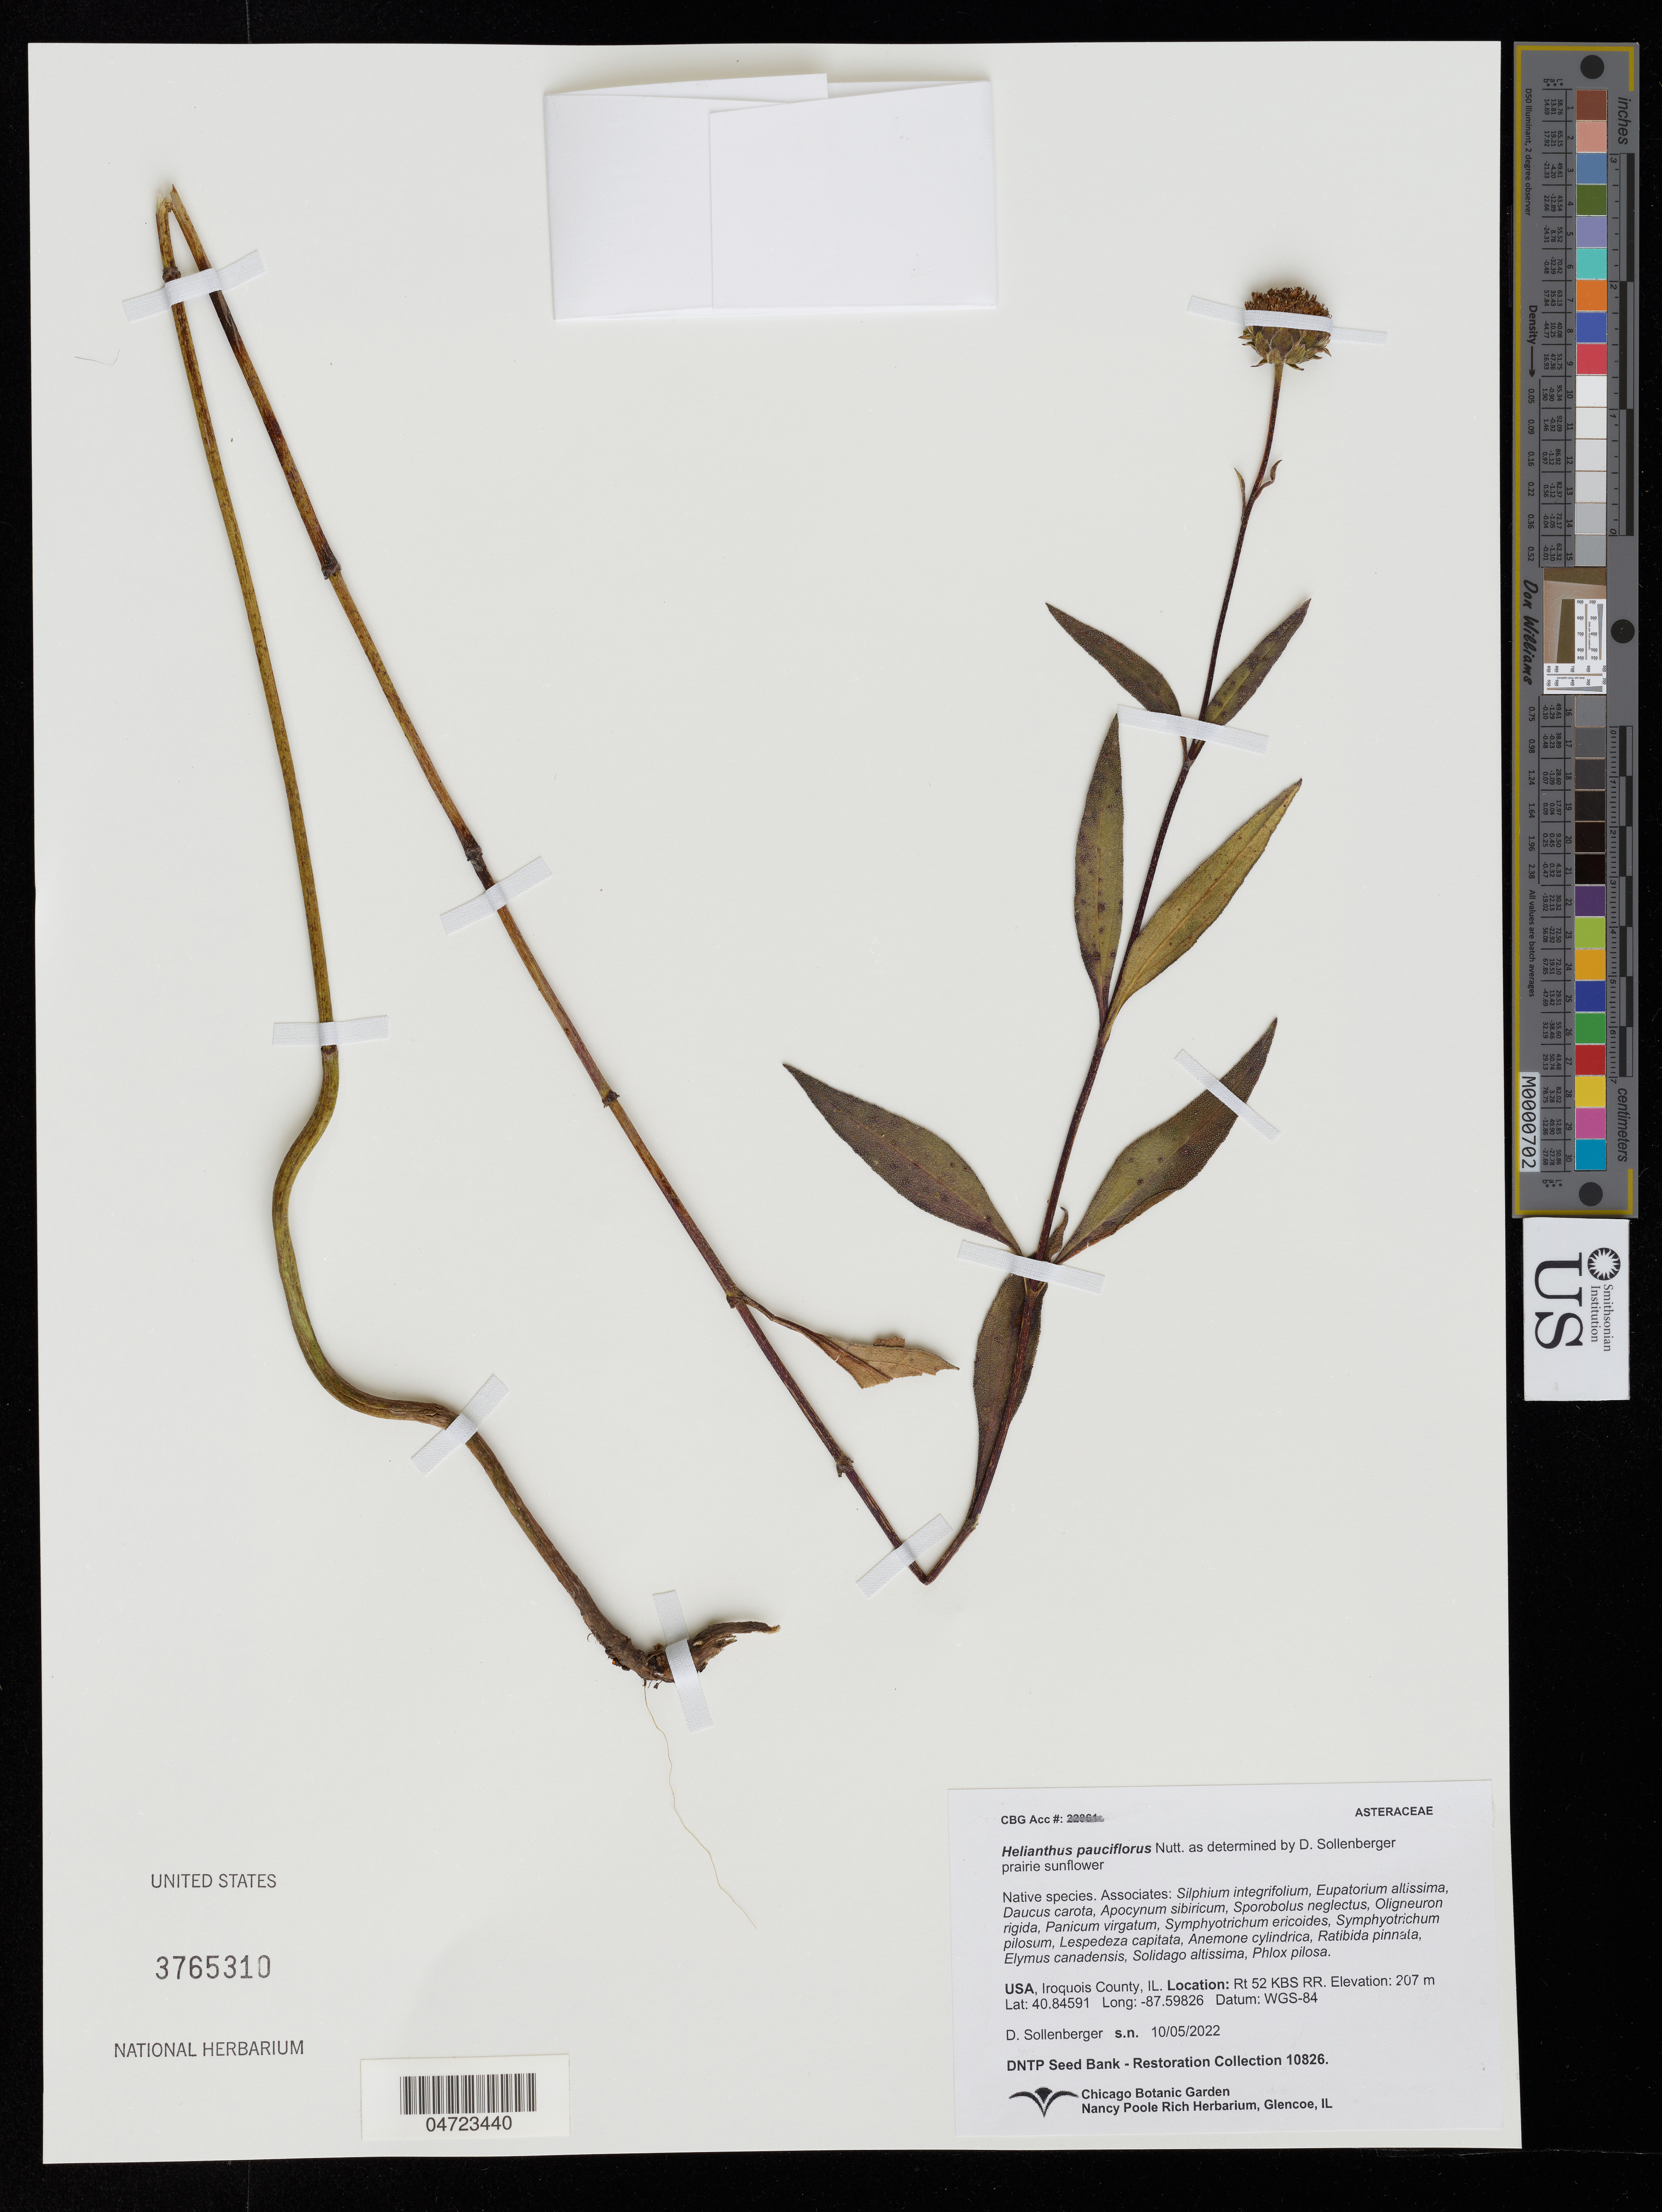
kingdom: Plantae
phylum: Tracheophyta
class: Magnoliopsida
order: Asterales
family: Asteraceae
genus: Helianthus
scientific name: Helianthus pauciflorus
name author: Nutt.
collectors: D. Sollenberger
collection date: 2022-10-05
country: United States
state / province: Illinois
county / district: Iroquois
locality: Iroquois County. Rt 52, KBS RR.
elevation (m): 207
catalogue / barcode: US 3765310